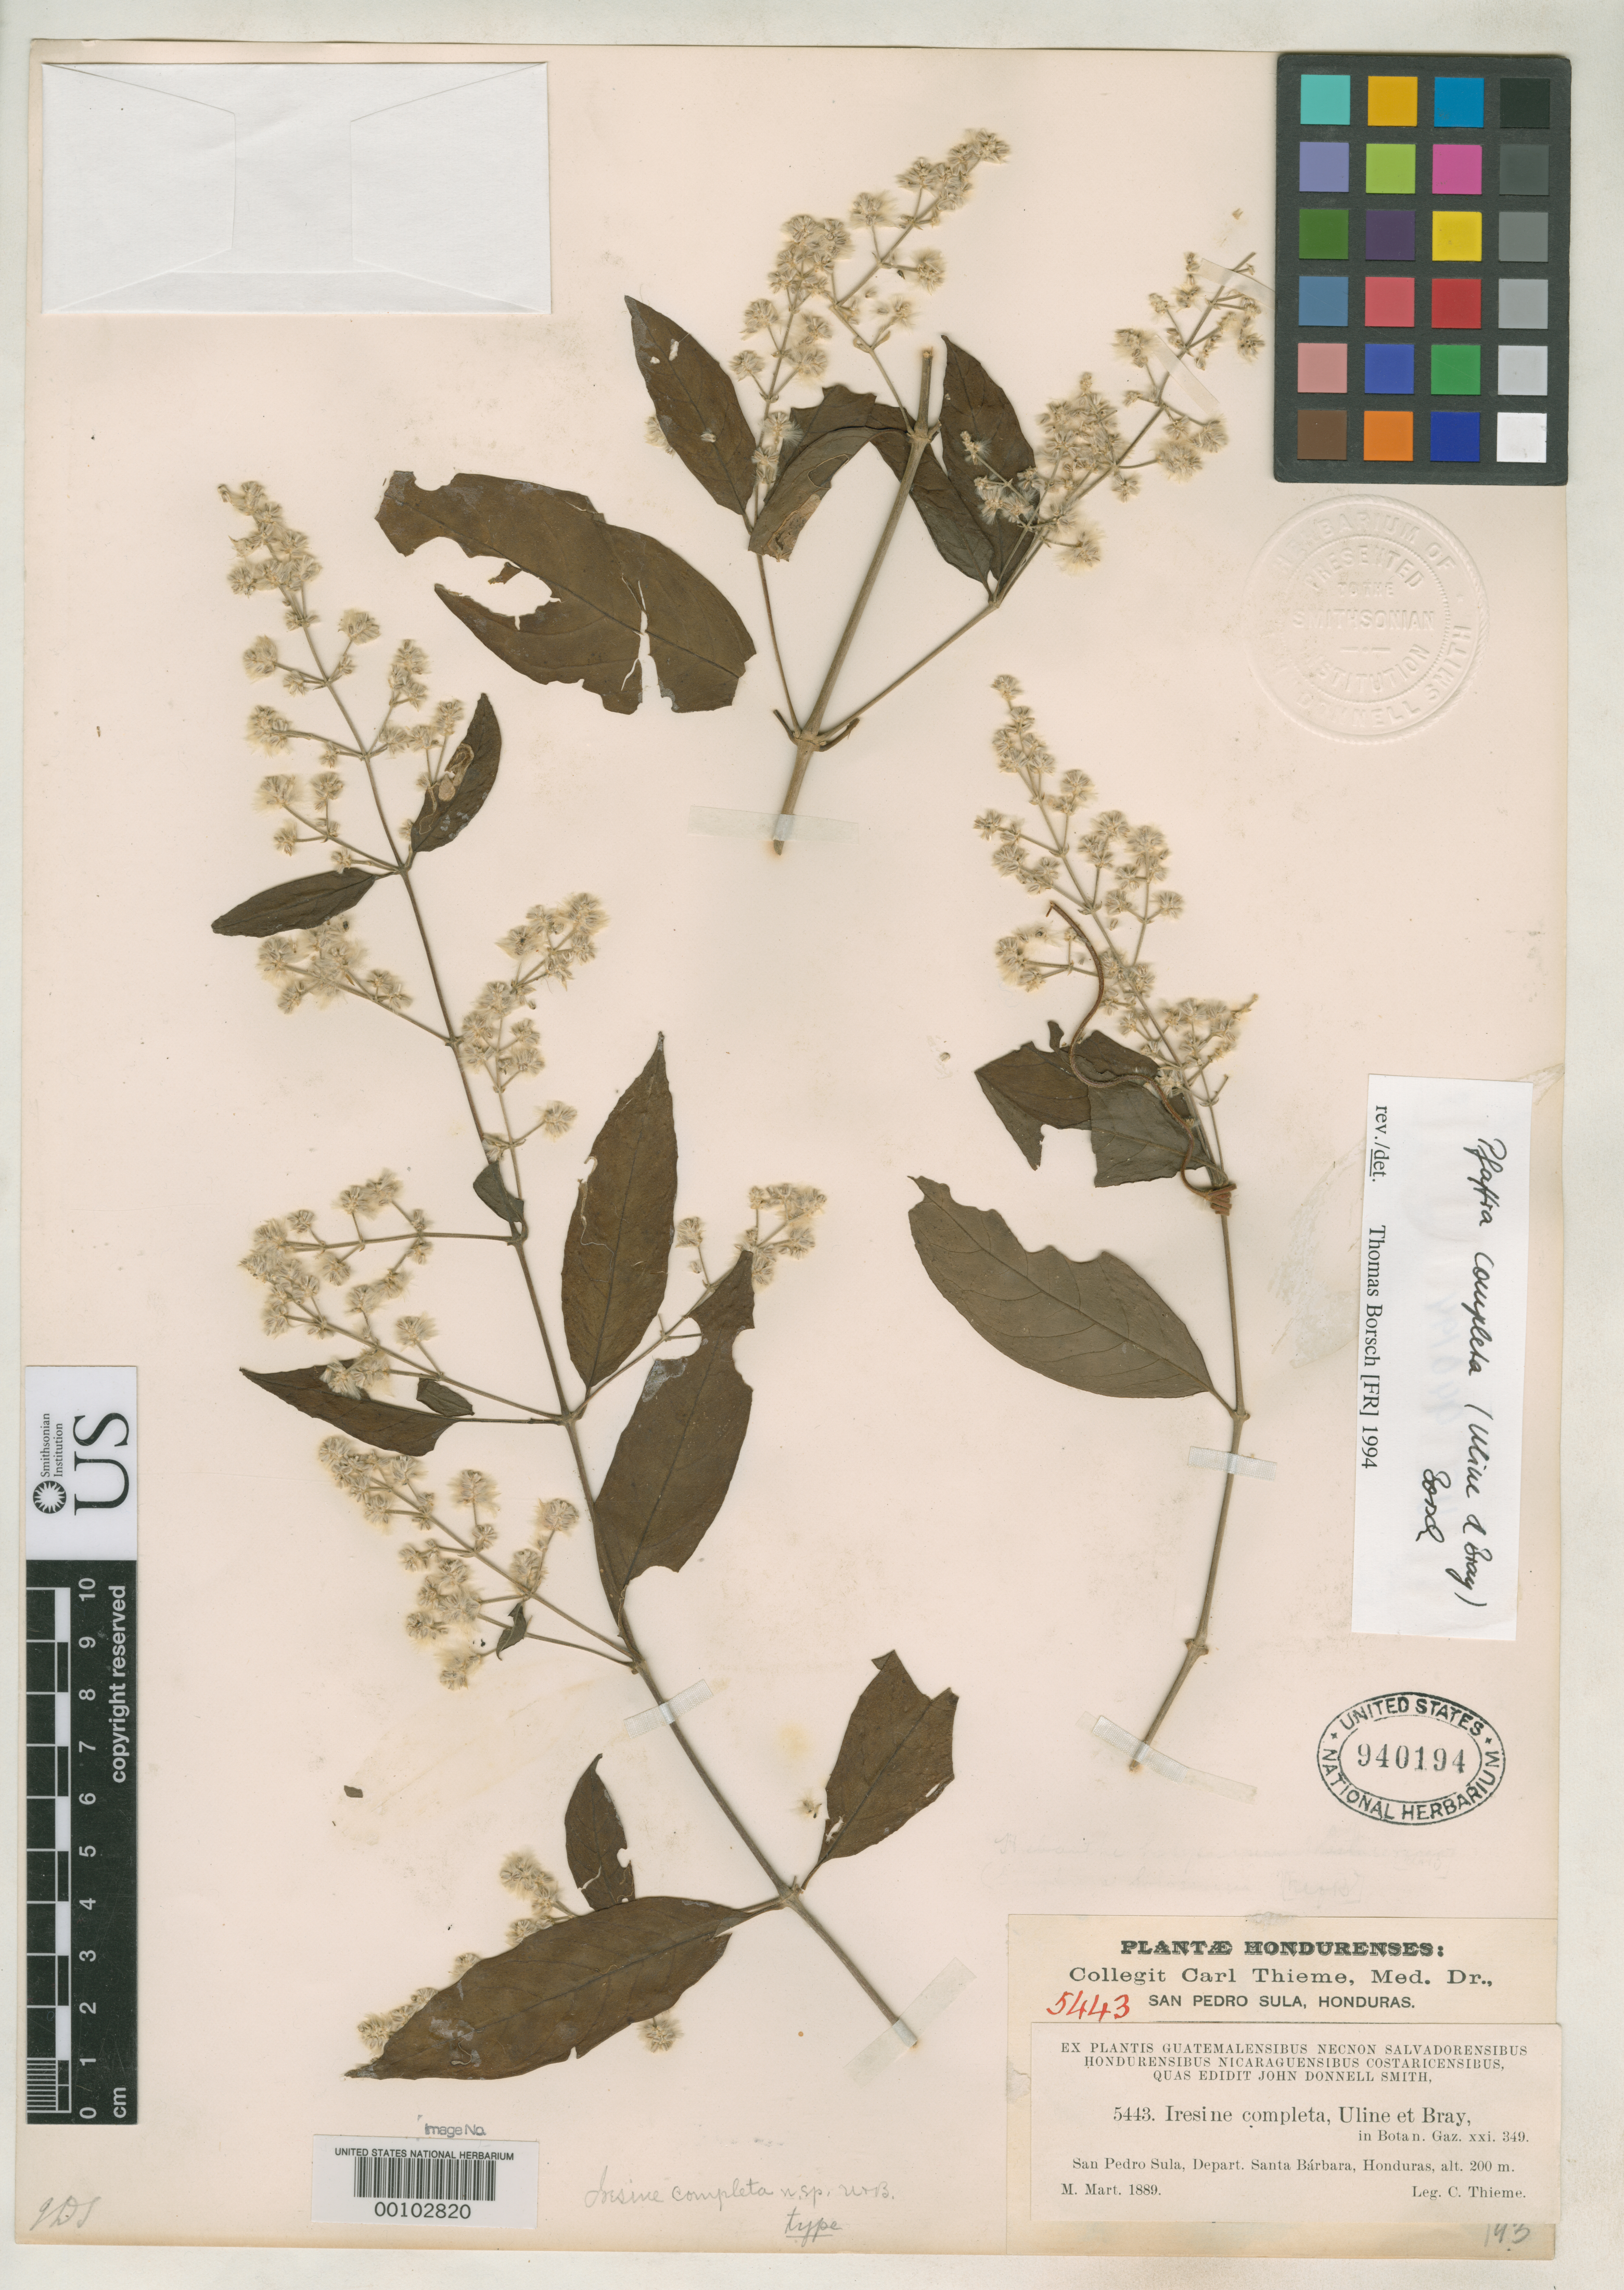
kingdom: Plantae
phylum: Tracheophyta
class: Magnoliopsida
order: Caryophyllales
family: Amaranthaceae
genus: Iresine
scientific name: Iresine completa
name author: Uline & W.L. Bray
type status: Holotype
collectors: C. Thieme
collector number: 338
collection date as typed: Mar 1889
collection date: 1889-03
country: Honduras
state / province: Santa Bárbara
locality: San Pedro Sula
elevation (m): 200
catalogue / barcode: US 940194